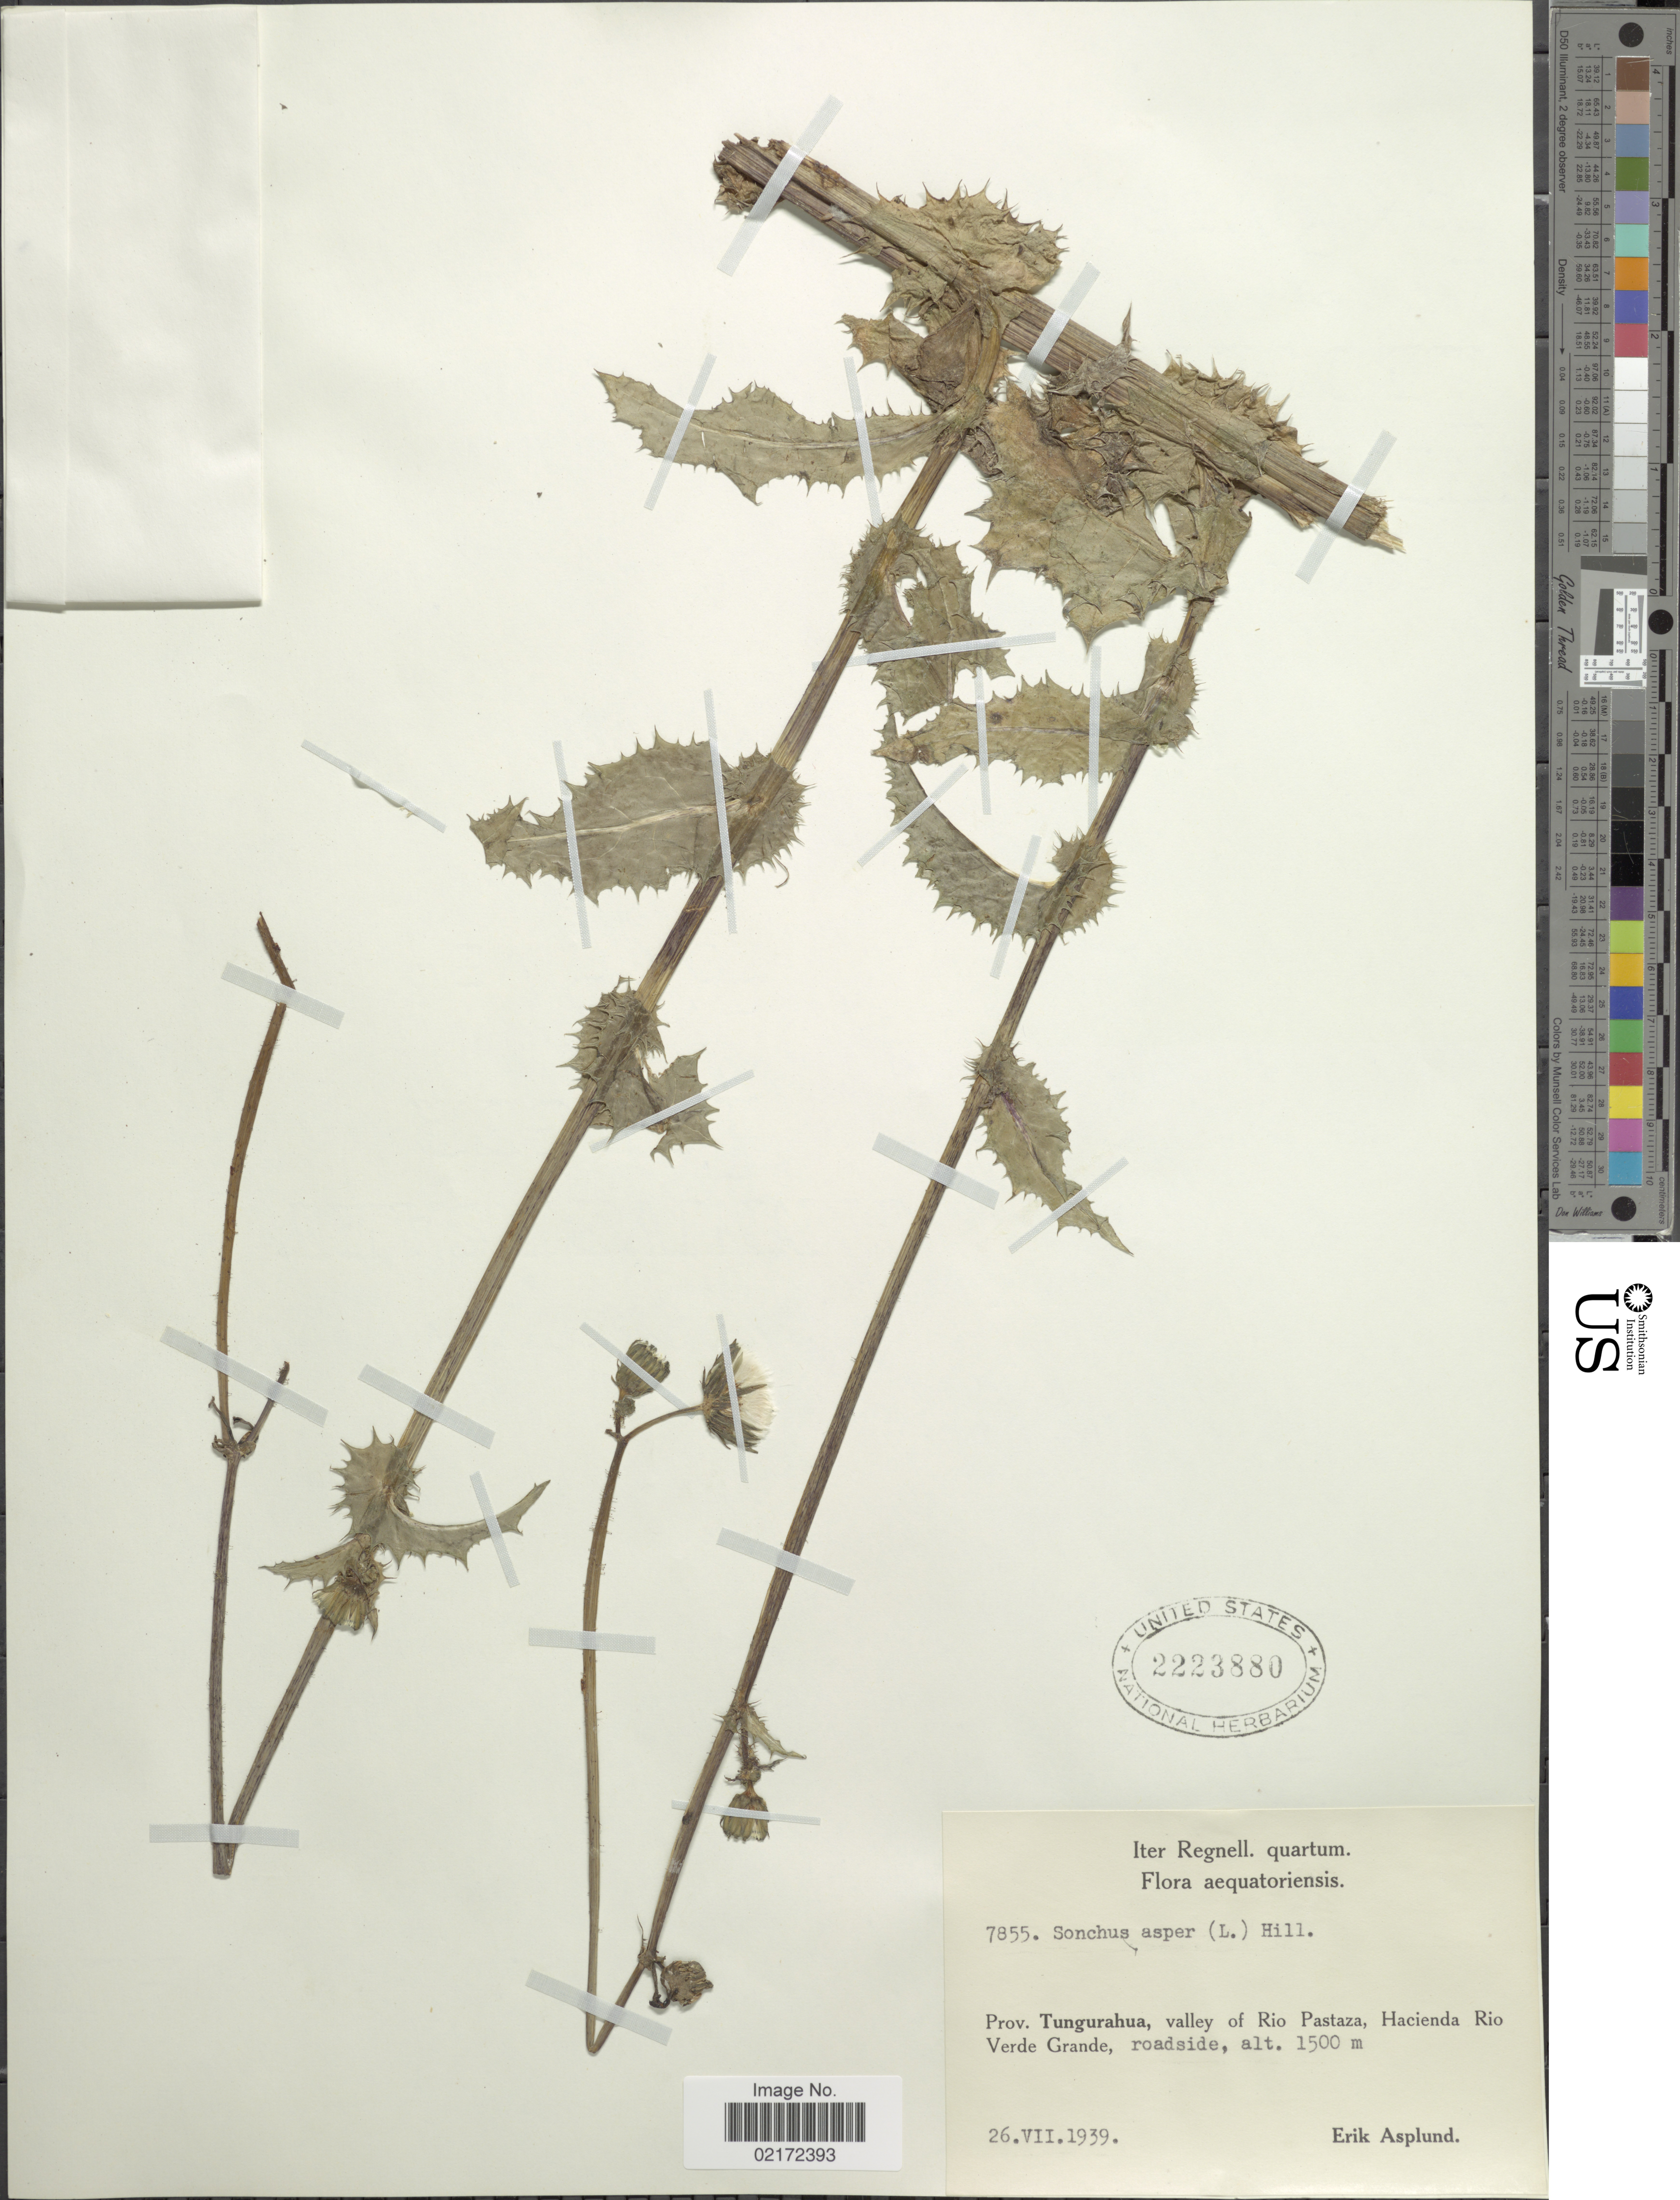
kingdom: Plantae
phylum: Tracheophyta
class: Magnoliopsida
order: Asterales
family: Asteraceae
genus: Sonchus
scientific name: Sonchus asper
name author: (L.) Hill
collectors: E. Asplund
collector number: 7855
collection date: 1939-07-26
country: Ecuador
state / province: Tungurahua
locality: Prov. Tungurahua, valley of Rio Pastaza, Hacienda Rio Verde Grande, roadside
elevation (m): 1500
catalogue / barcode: US 2223880